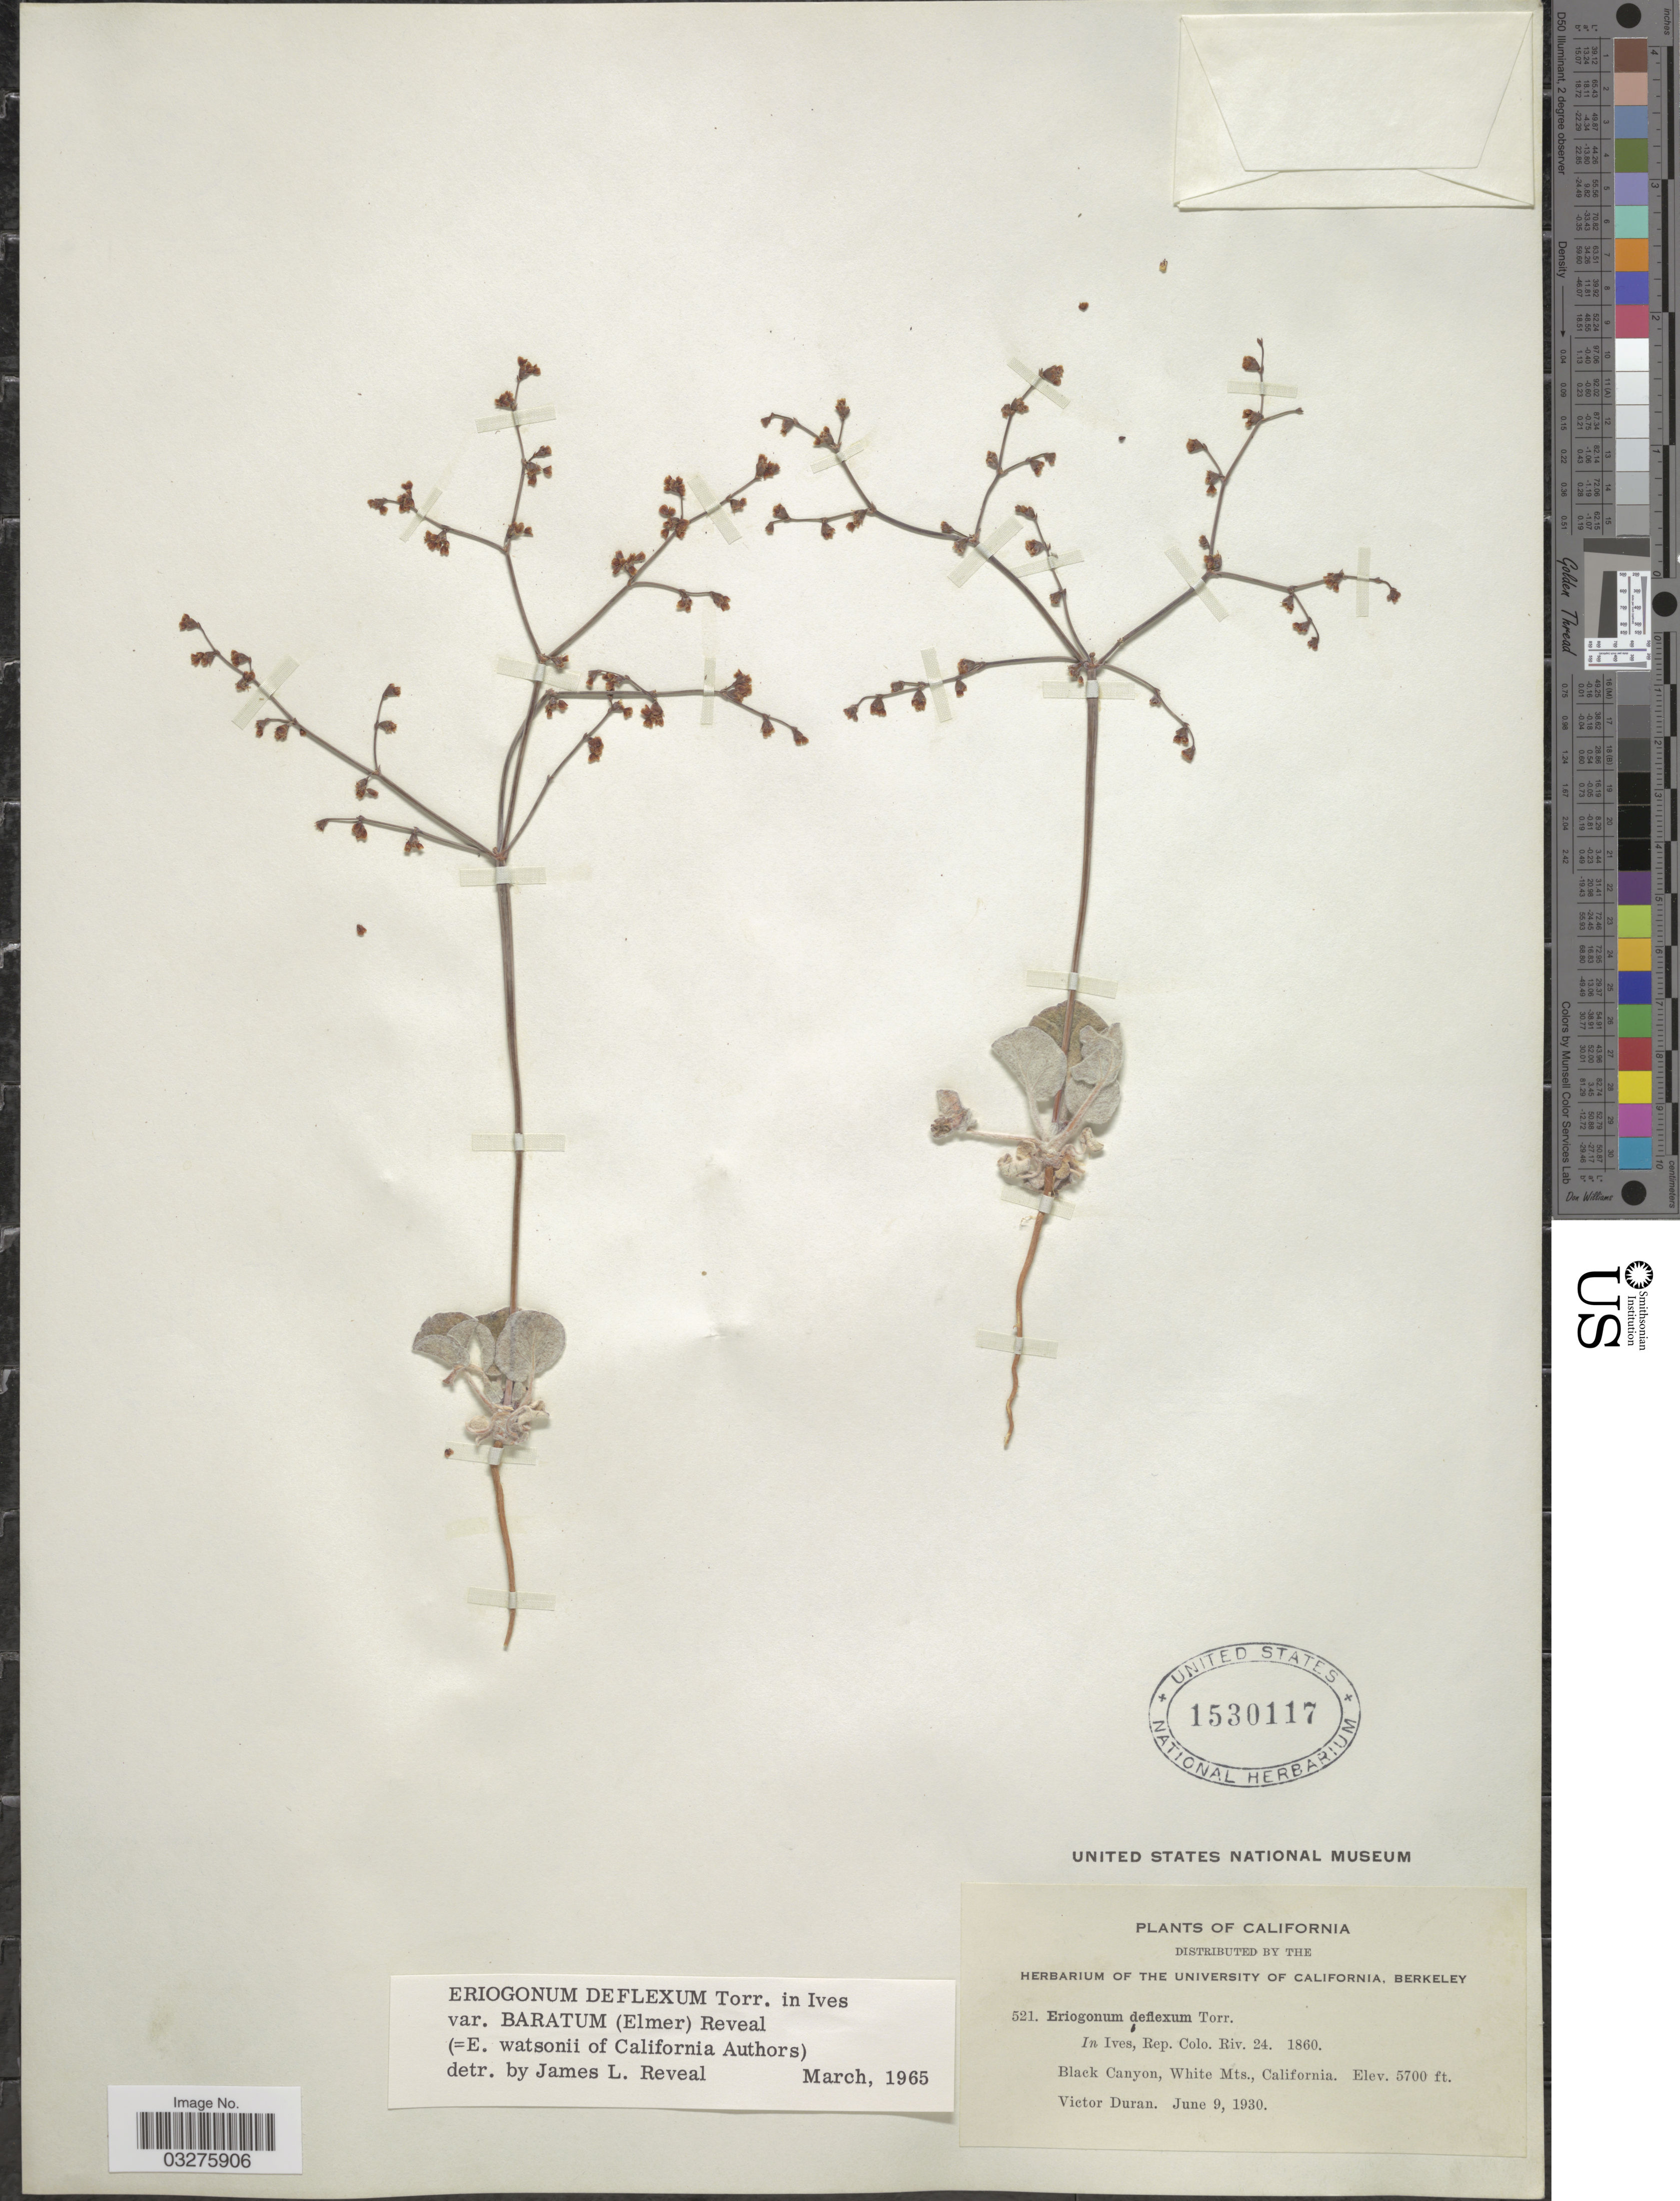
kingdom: Plantae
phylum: Tracheophyta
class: Magnoliopsida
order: Caryophyllales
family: Polygonaceae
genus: Eriogonum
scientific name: Eriogonum deflexum var. baratum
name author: (Elmer) Reveal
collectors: V. Duran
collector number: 521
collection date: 1930-06-09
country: United States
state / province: California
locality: Black Canyon, White Mts.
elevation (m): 1737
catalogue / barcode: US 1530117